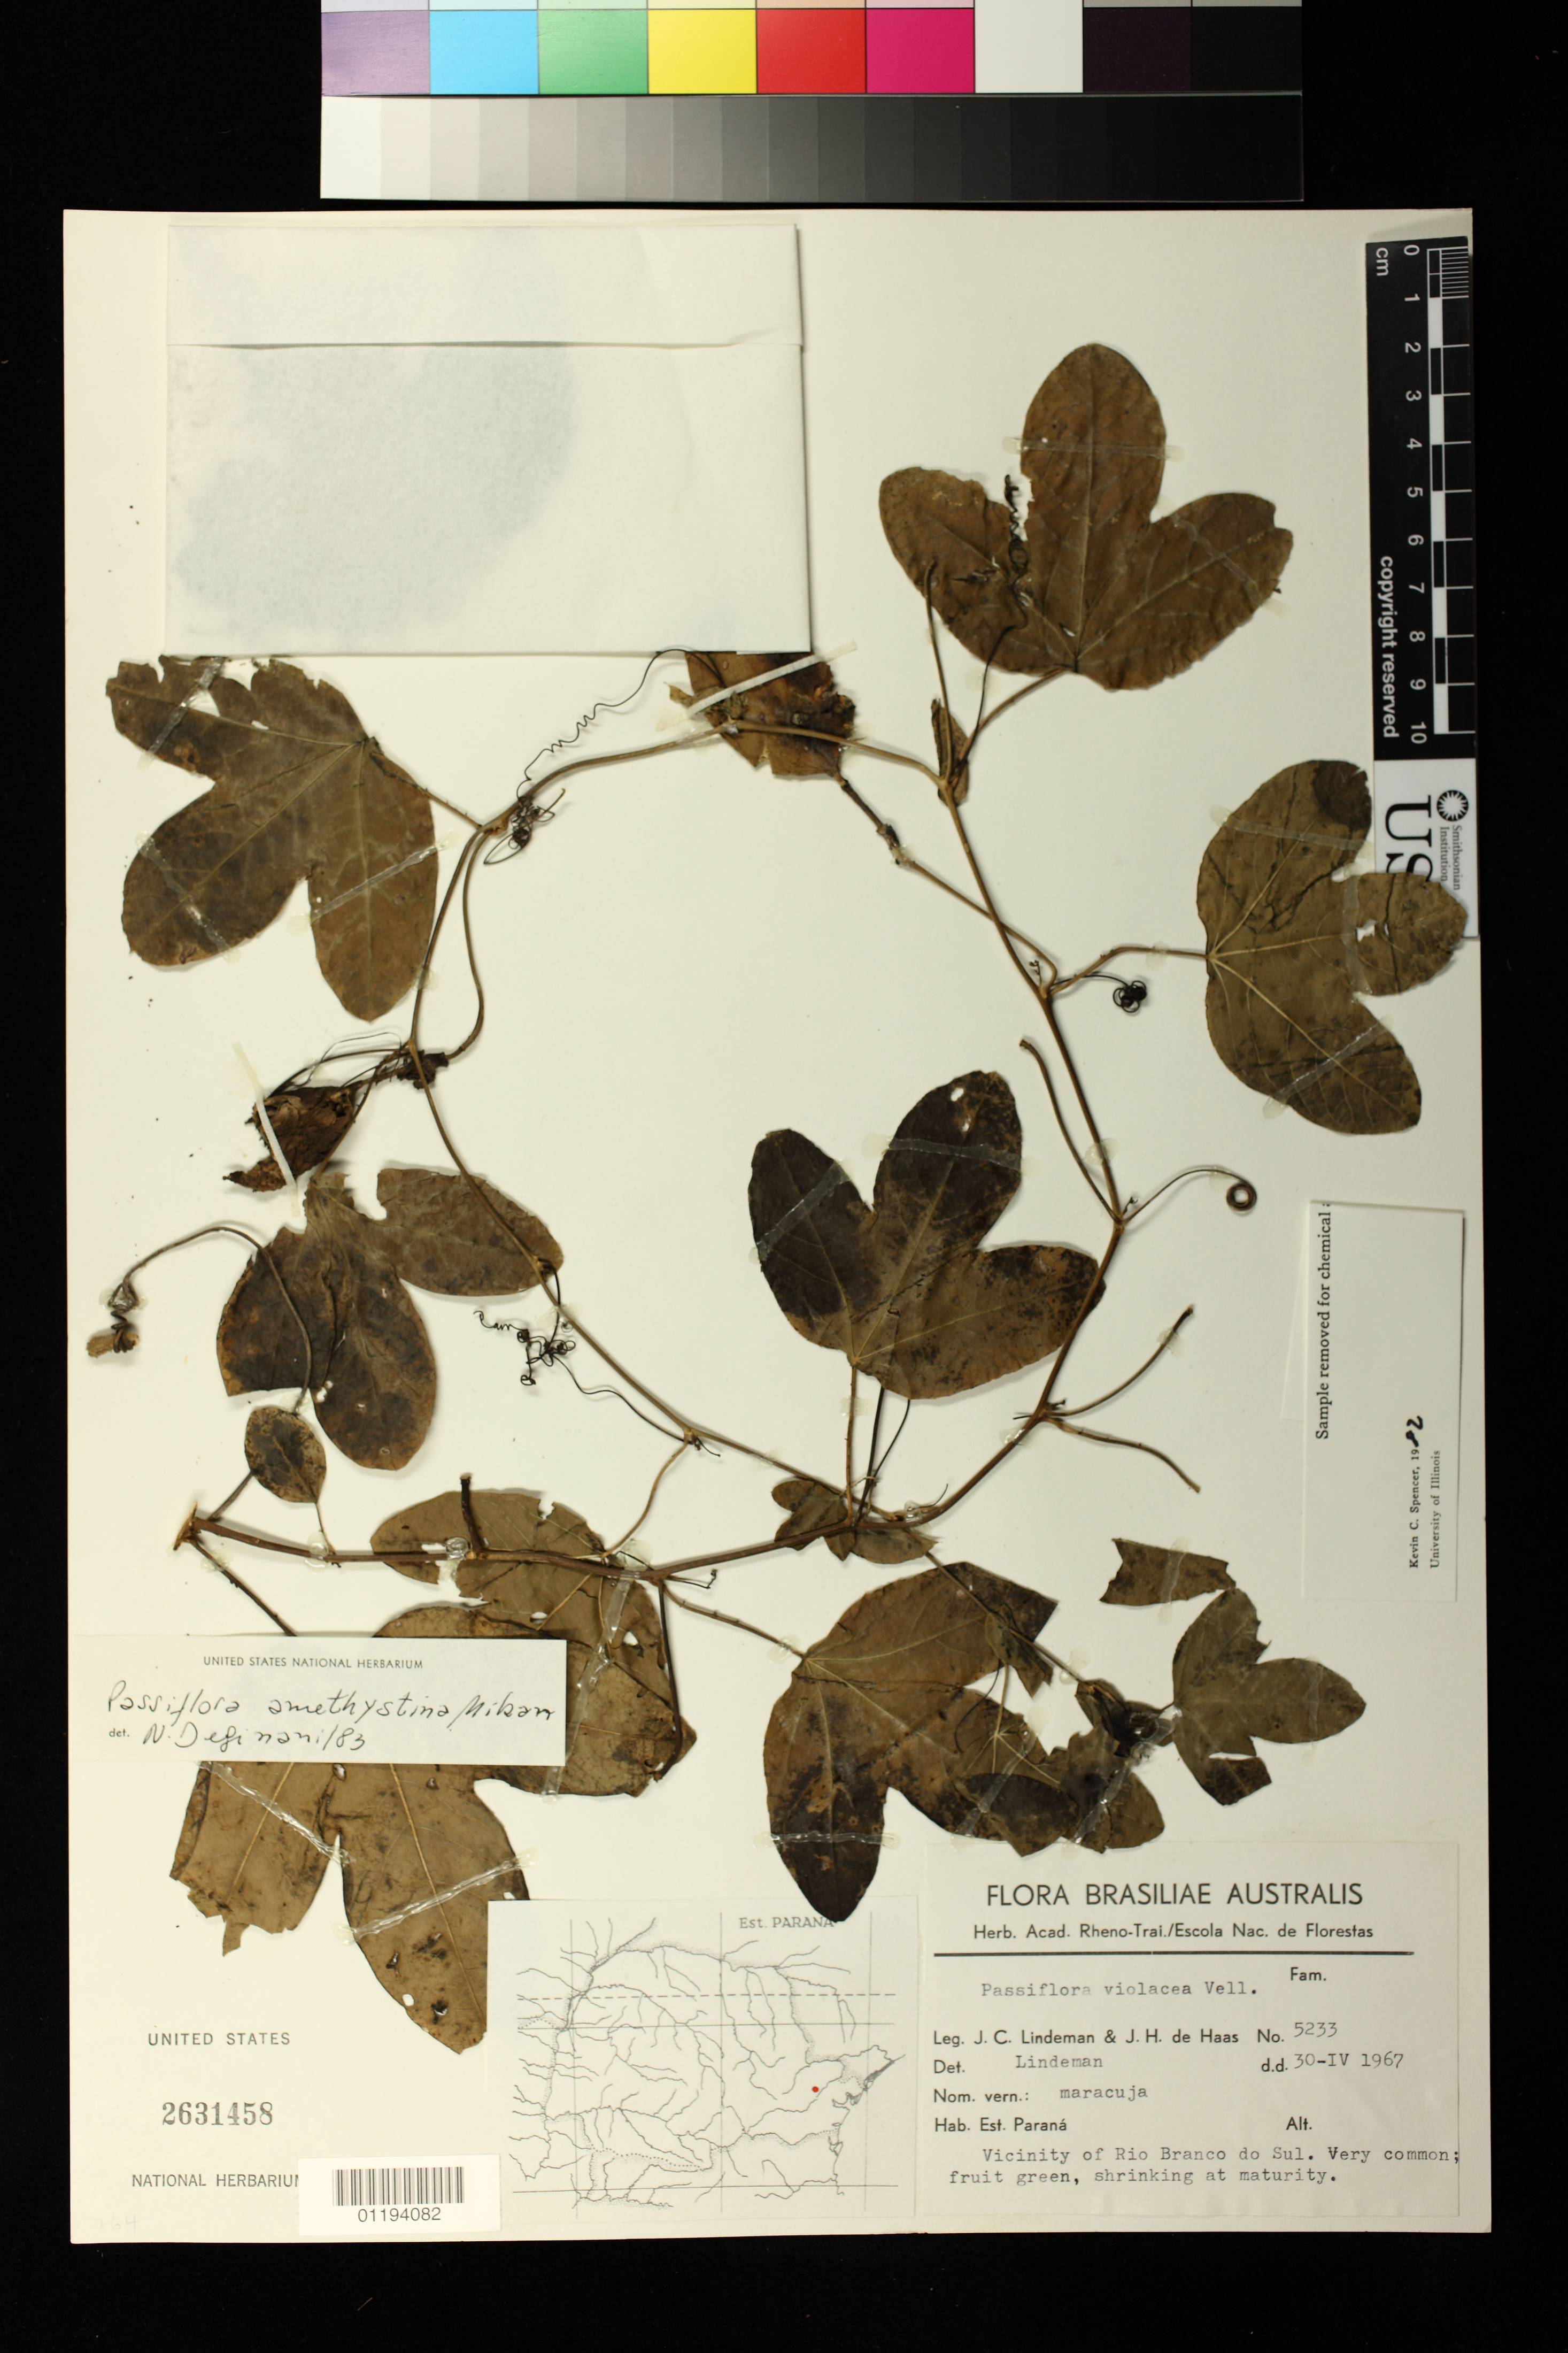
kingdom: Plantae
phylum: Tracheophyta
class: Magnoliopsida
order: Malpighiales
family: Passifloraceae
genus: Passiflora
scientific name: Passiflora amethystina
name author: J.C. Mikan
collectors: J. C. Lindeman & J. H. Haas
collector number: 5233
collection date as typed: Apr 30 1967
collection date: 1967-04-30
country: Brazil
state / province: Paraná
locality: Vicinity of Rio Branco do Sul.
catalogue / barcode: US 2631458